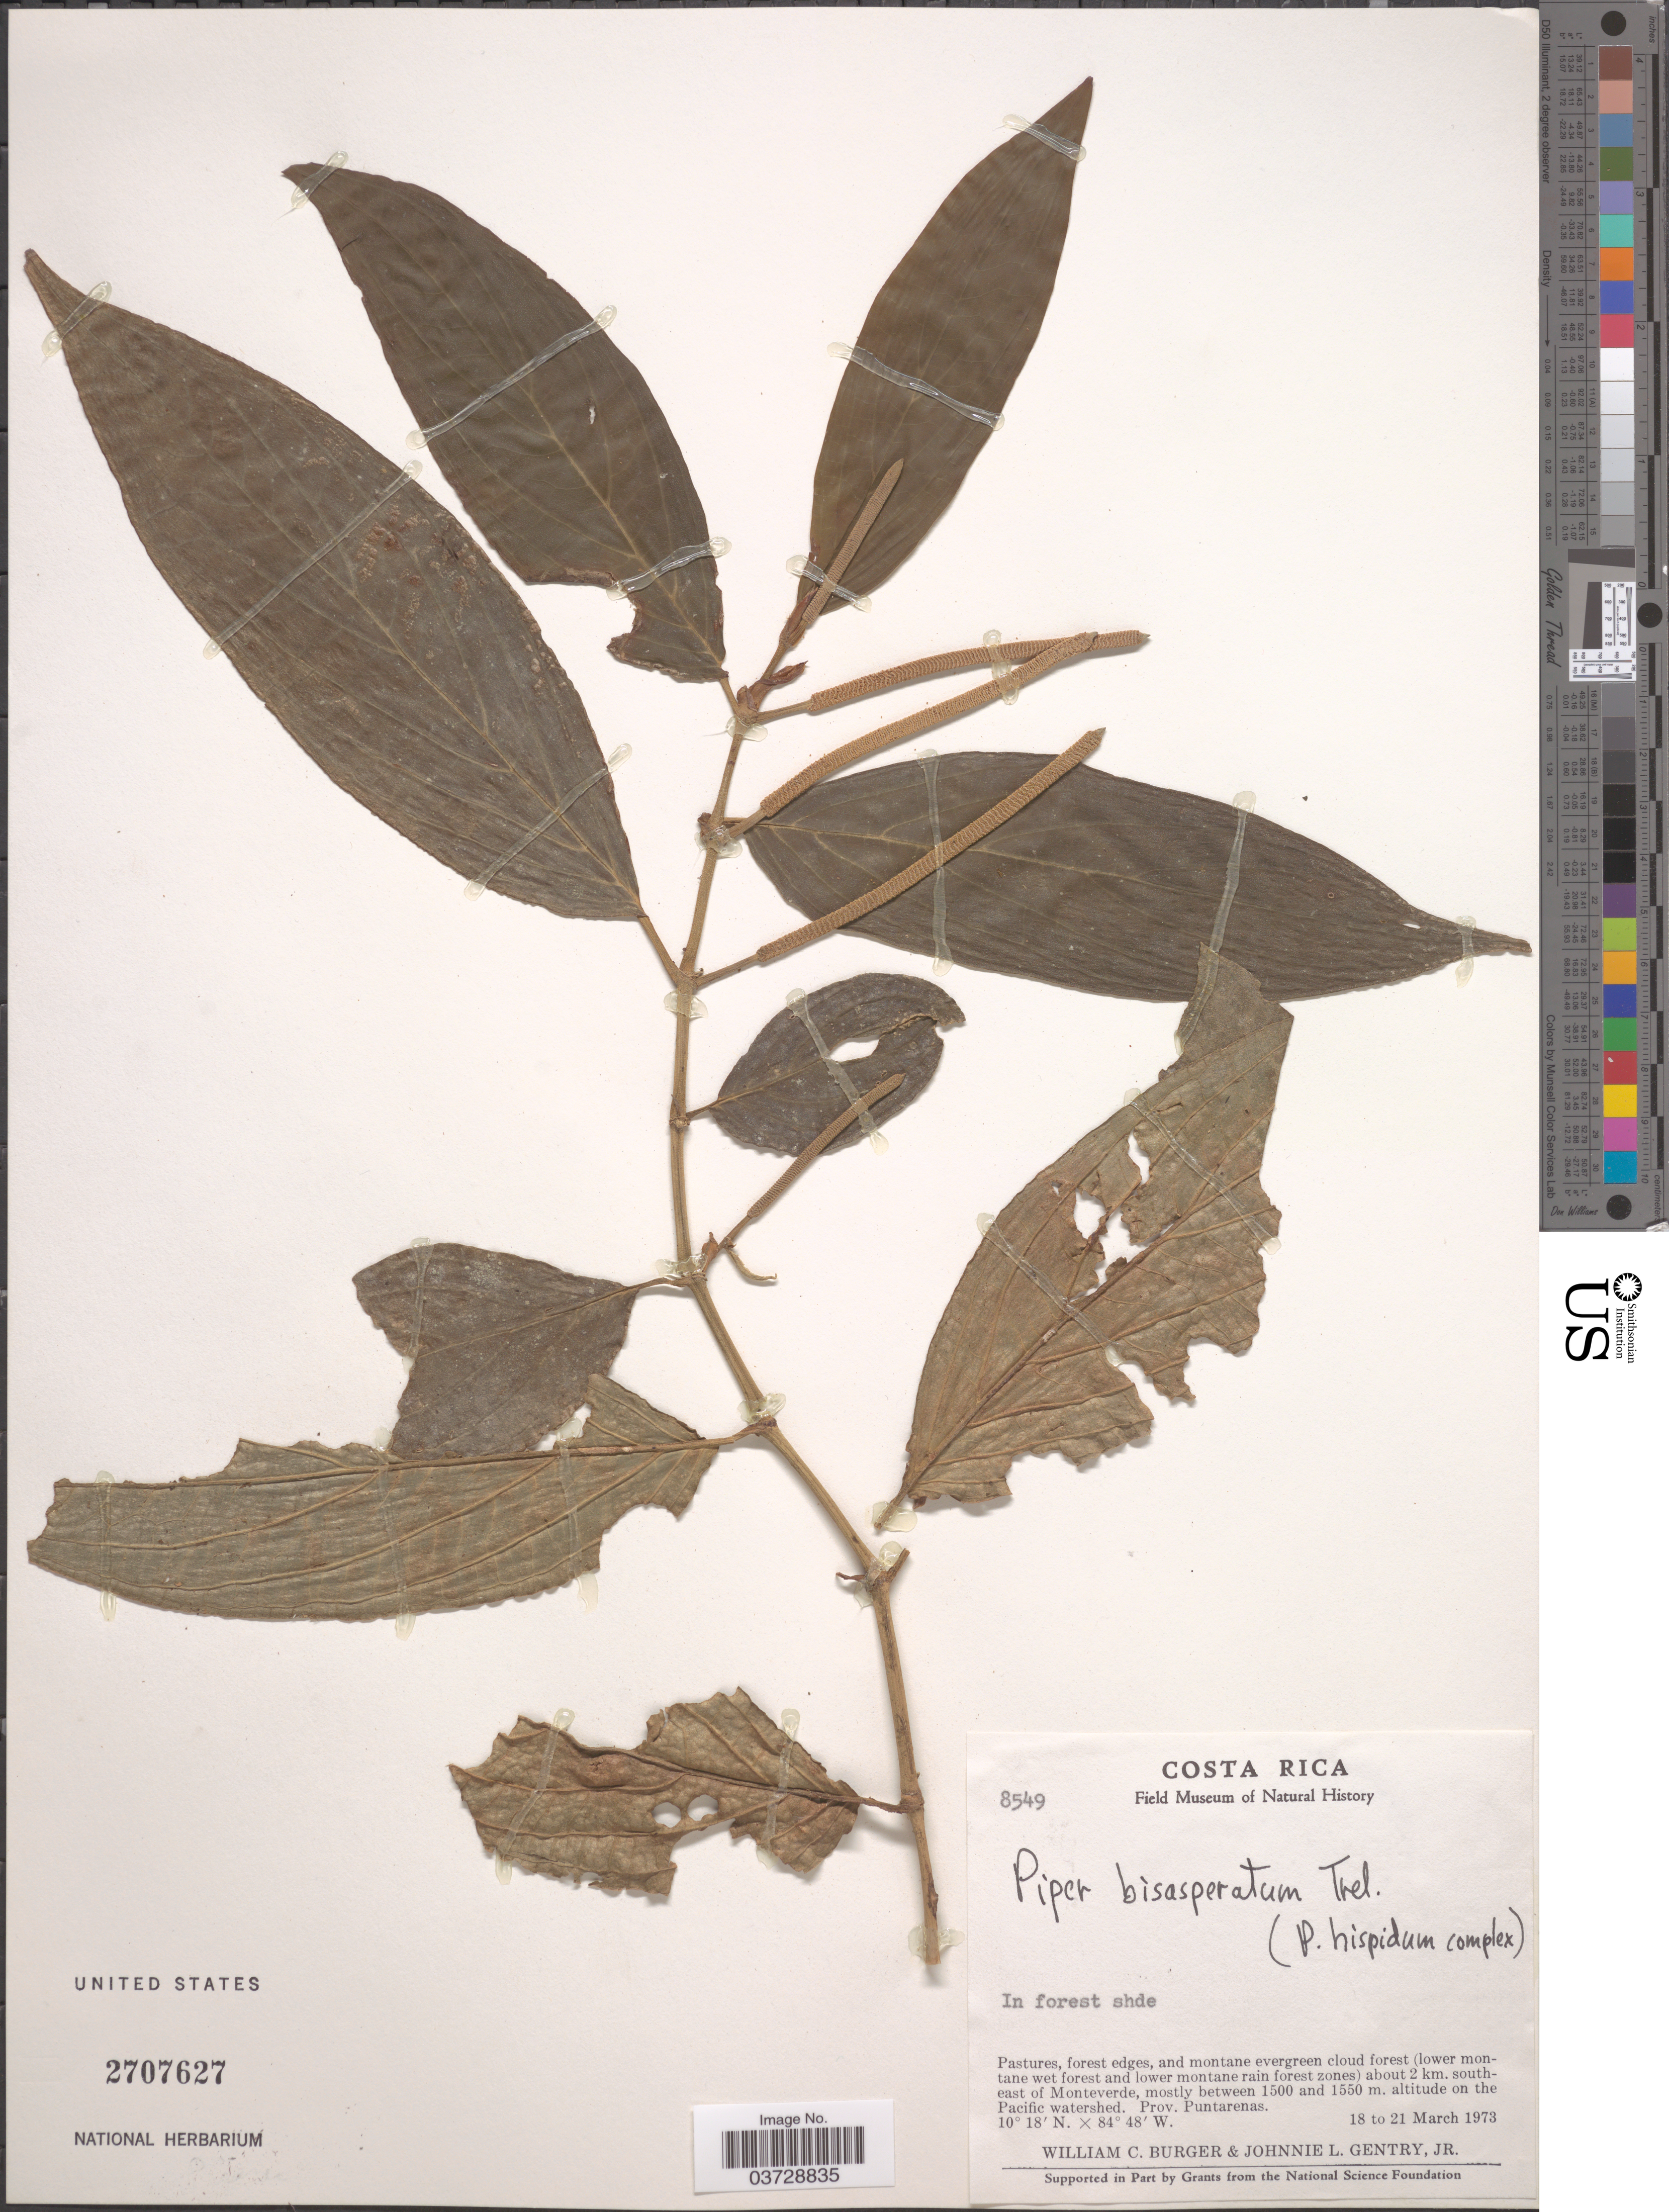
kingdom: Plantae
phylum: Tracheophyta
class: Magnoliopsida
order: Piperales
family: Piperaceae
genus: Piper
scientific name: Piper bisasperatum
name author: Trel.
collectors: W. Burger & J. L. Gentry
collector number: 8549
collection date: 1973-03-18/1973-03-21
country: Costa Rica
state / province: Puntarenas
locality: About 2 km. south-east of Monteverde. On the Pacific watershed.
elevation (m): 1500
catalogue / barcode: US 2707627